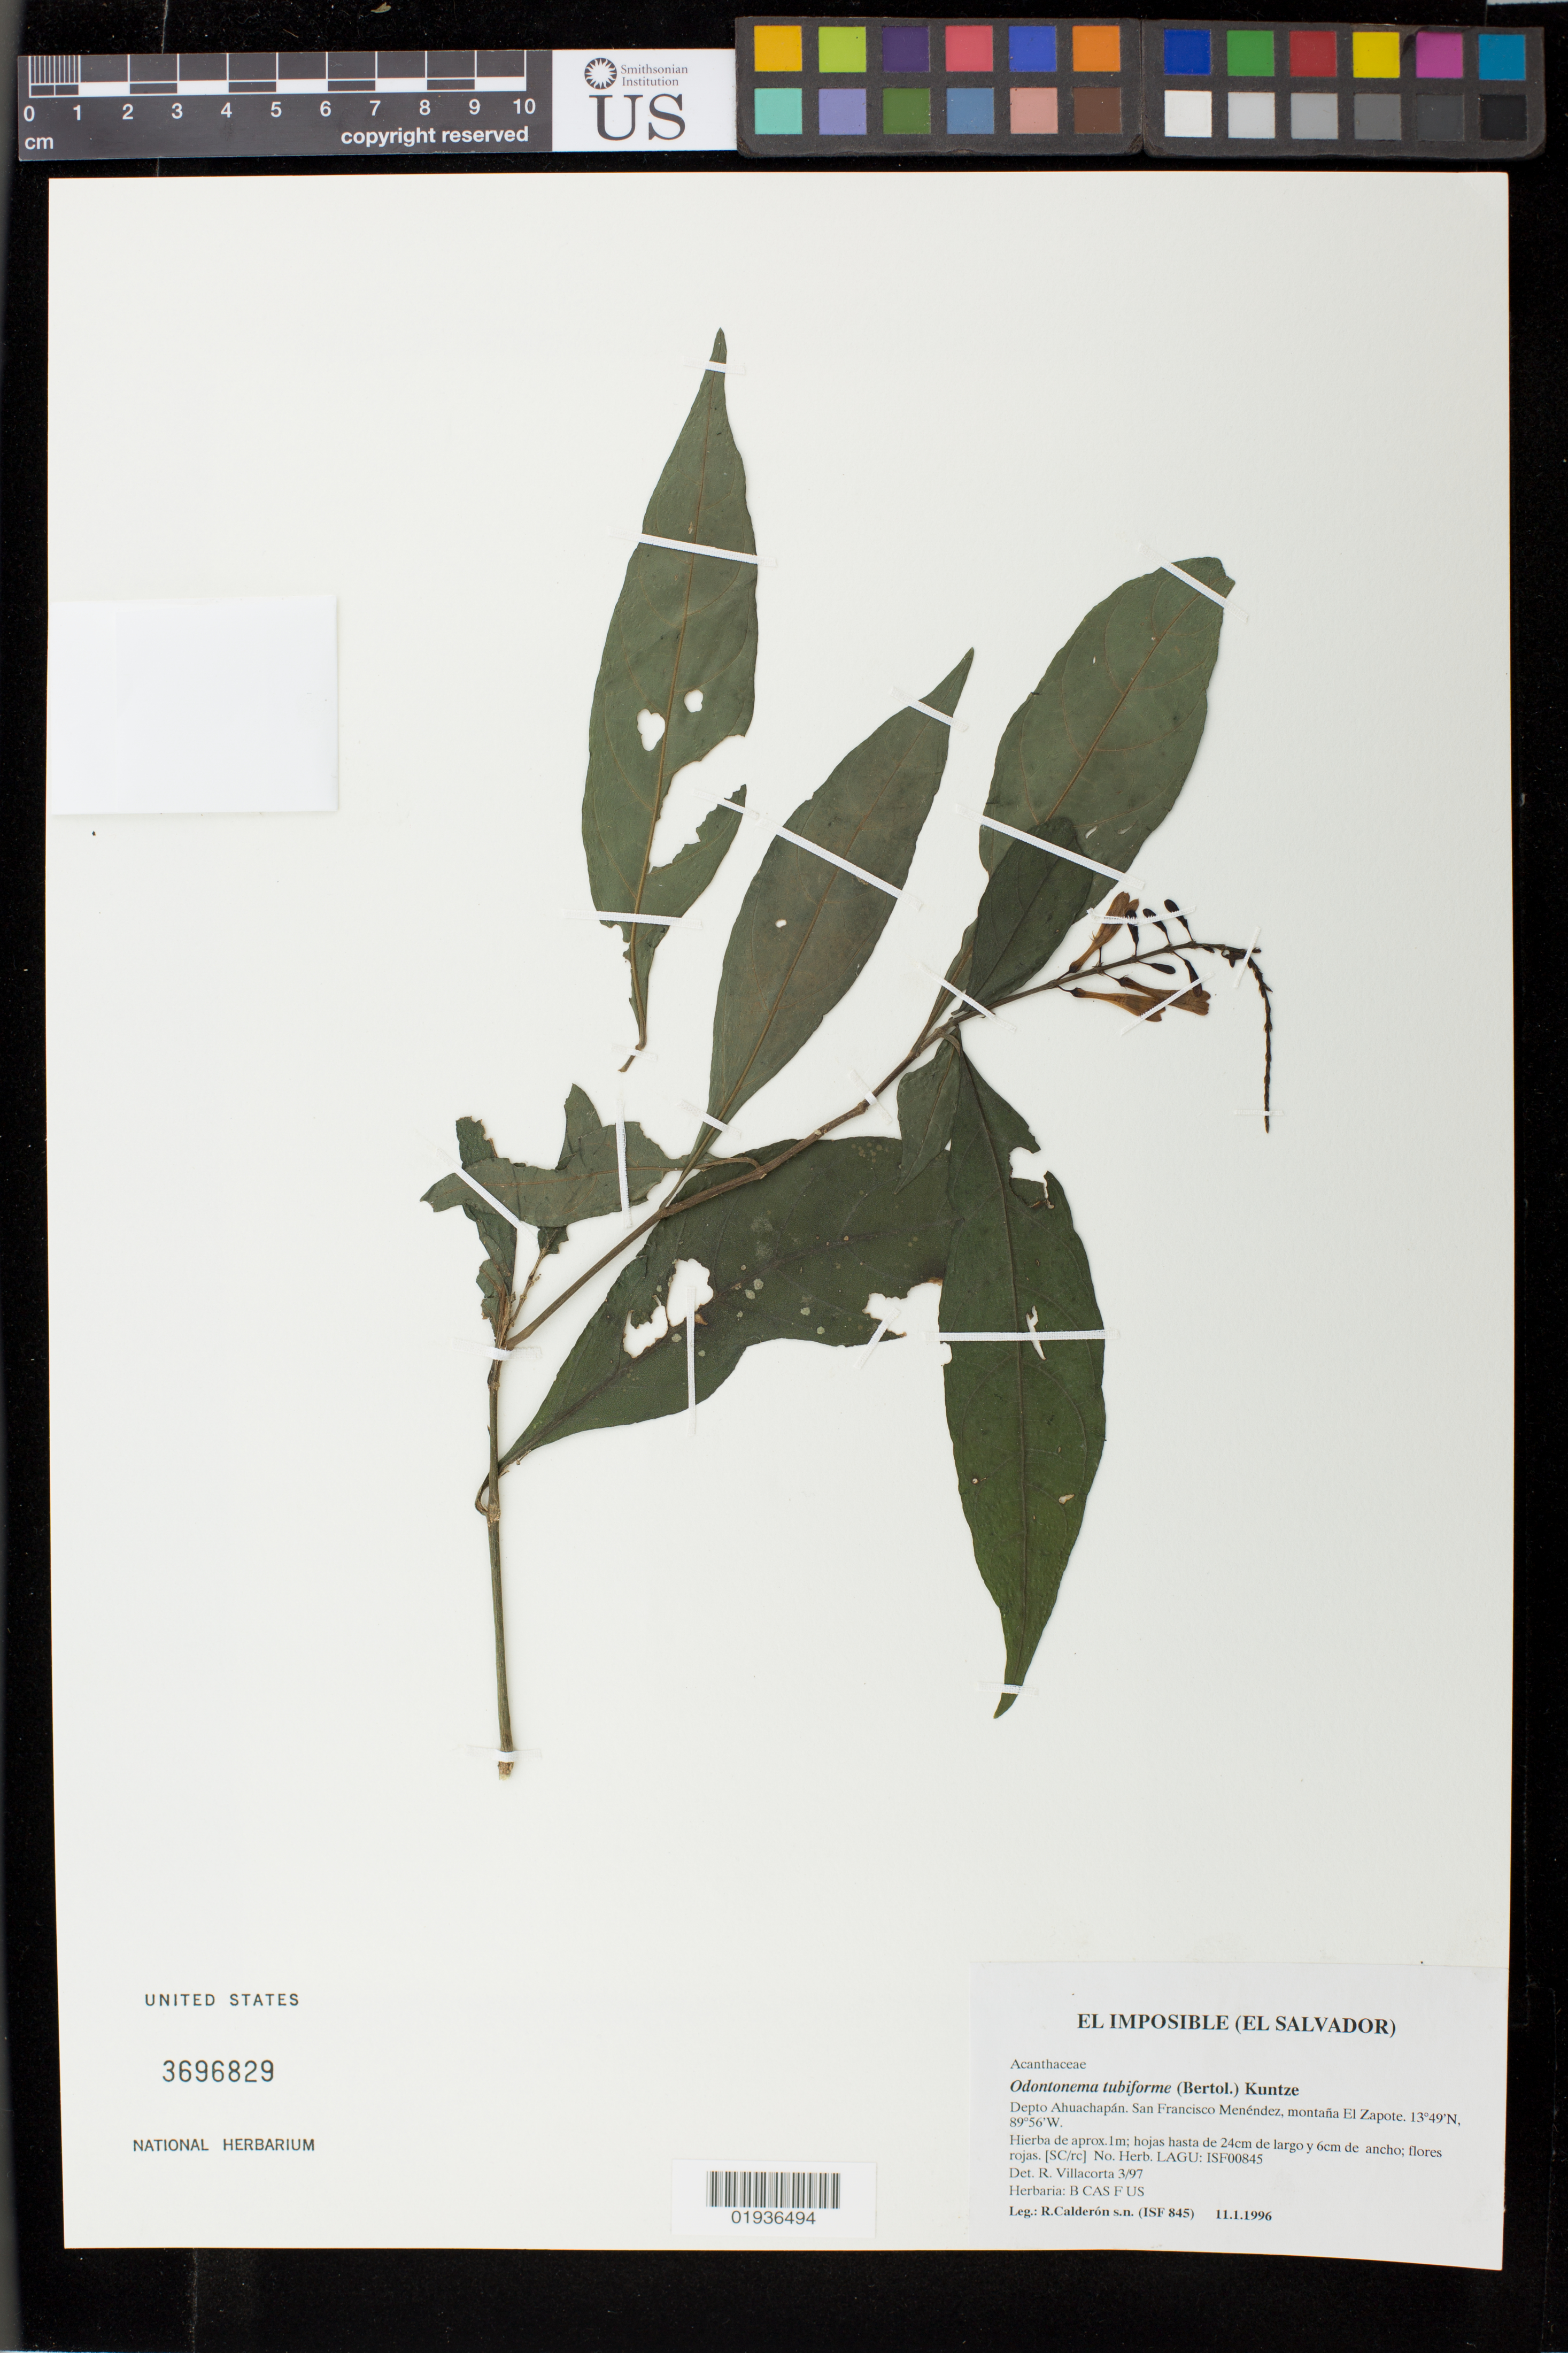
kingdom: Plantae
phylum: Tracheophyta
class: Magnoliopsida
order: Lamiales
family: Acanthaceae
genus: Odontonema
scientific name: Odontonema tubaeforme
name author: (Bertol.) Kuntze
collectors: R. Calderon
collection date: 1996-01-11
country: El Salvador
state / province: Ahuachapan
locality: San Francisco Menendez, montana El Zapote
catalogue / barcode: US 3696829